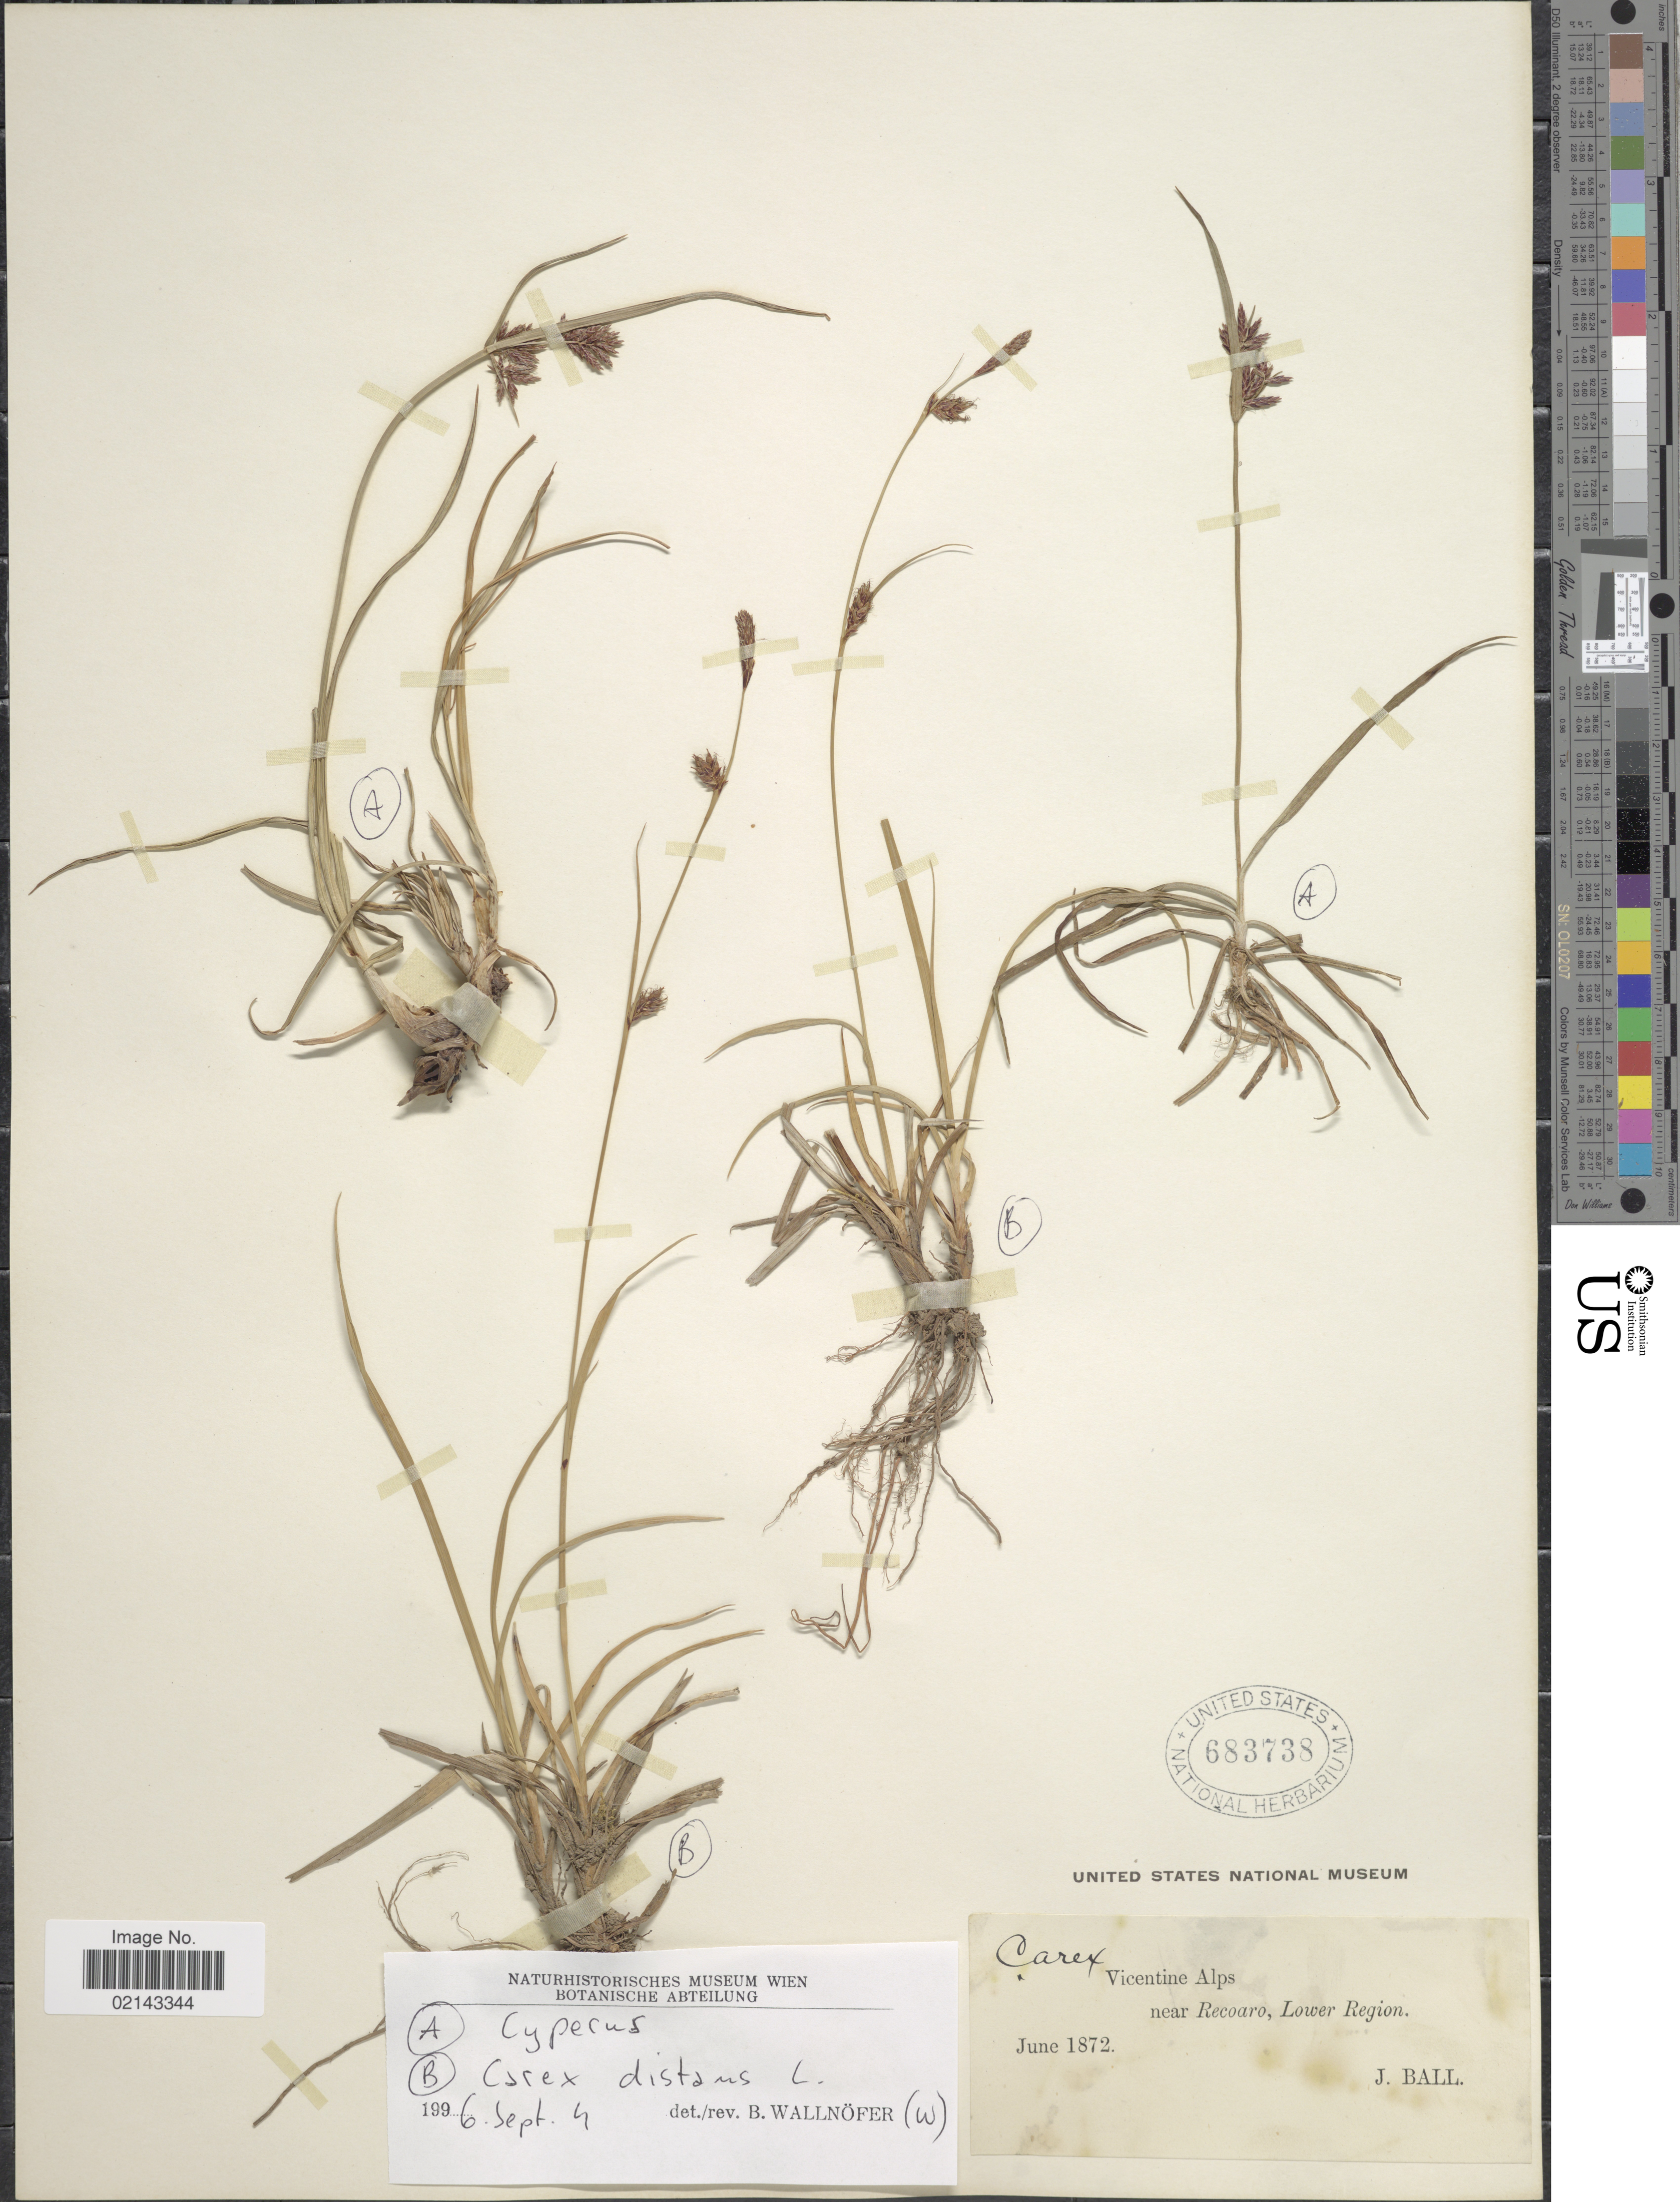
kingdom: Plantae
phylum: Tracheophyta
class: Liliopsida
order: Poales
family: Cyperaceae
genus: Carex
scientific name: Carex distans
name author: L.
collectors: J. Ball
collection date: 1872-06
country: Italy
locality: Vicentine Alps near Recoaro, Lower Region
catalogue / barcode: US 683738